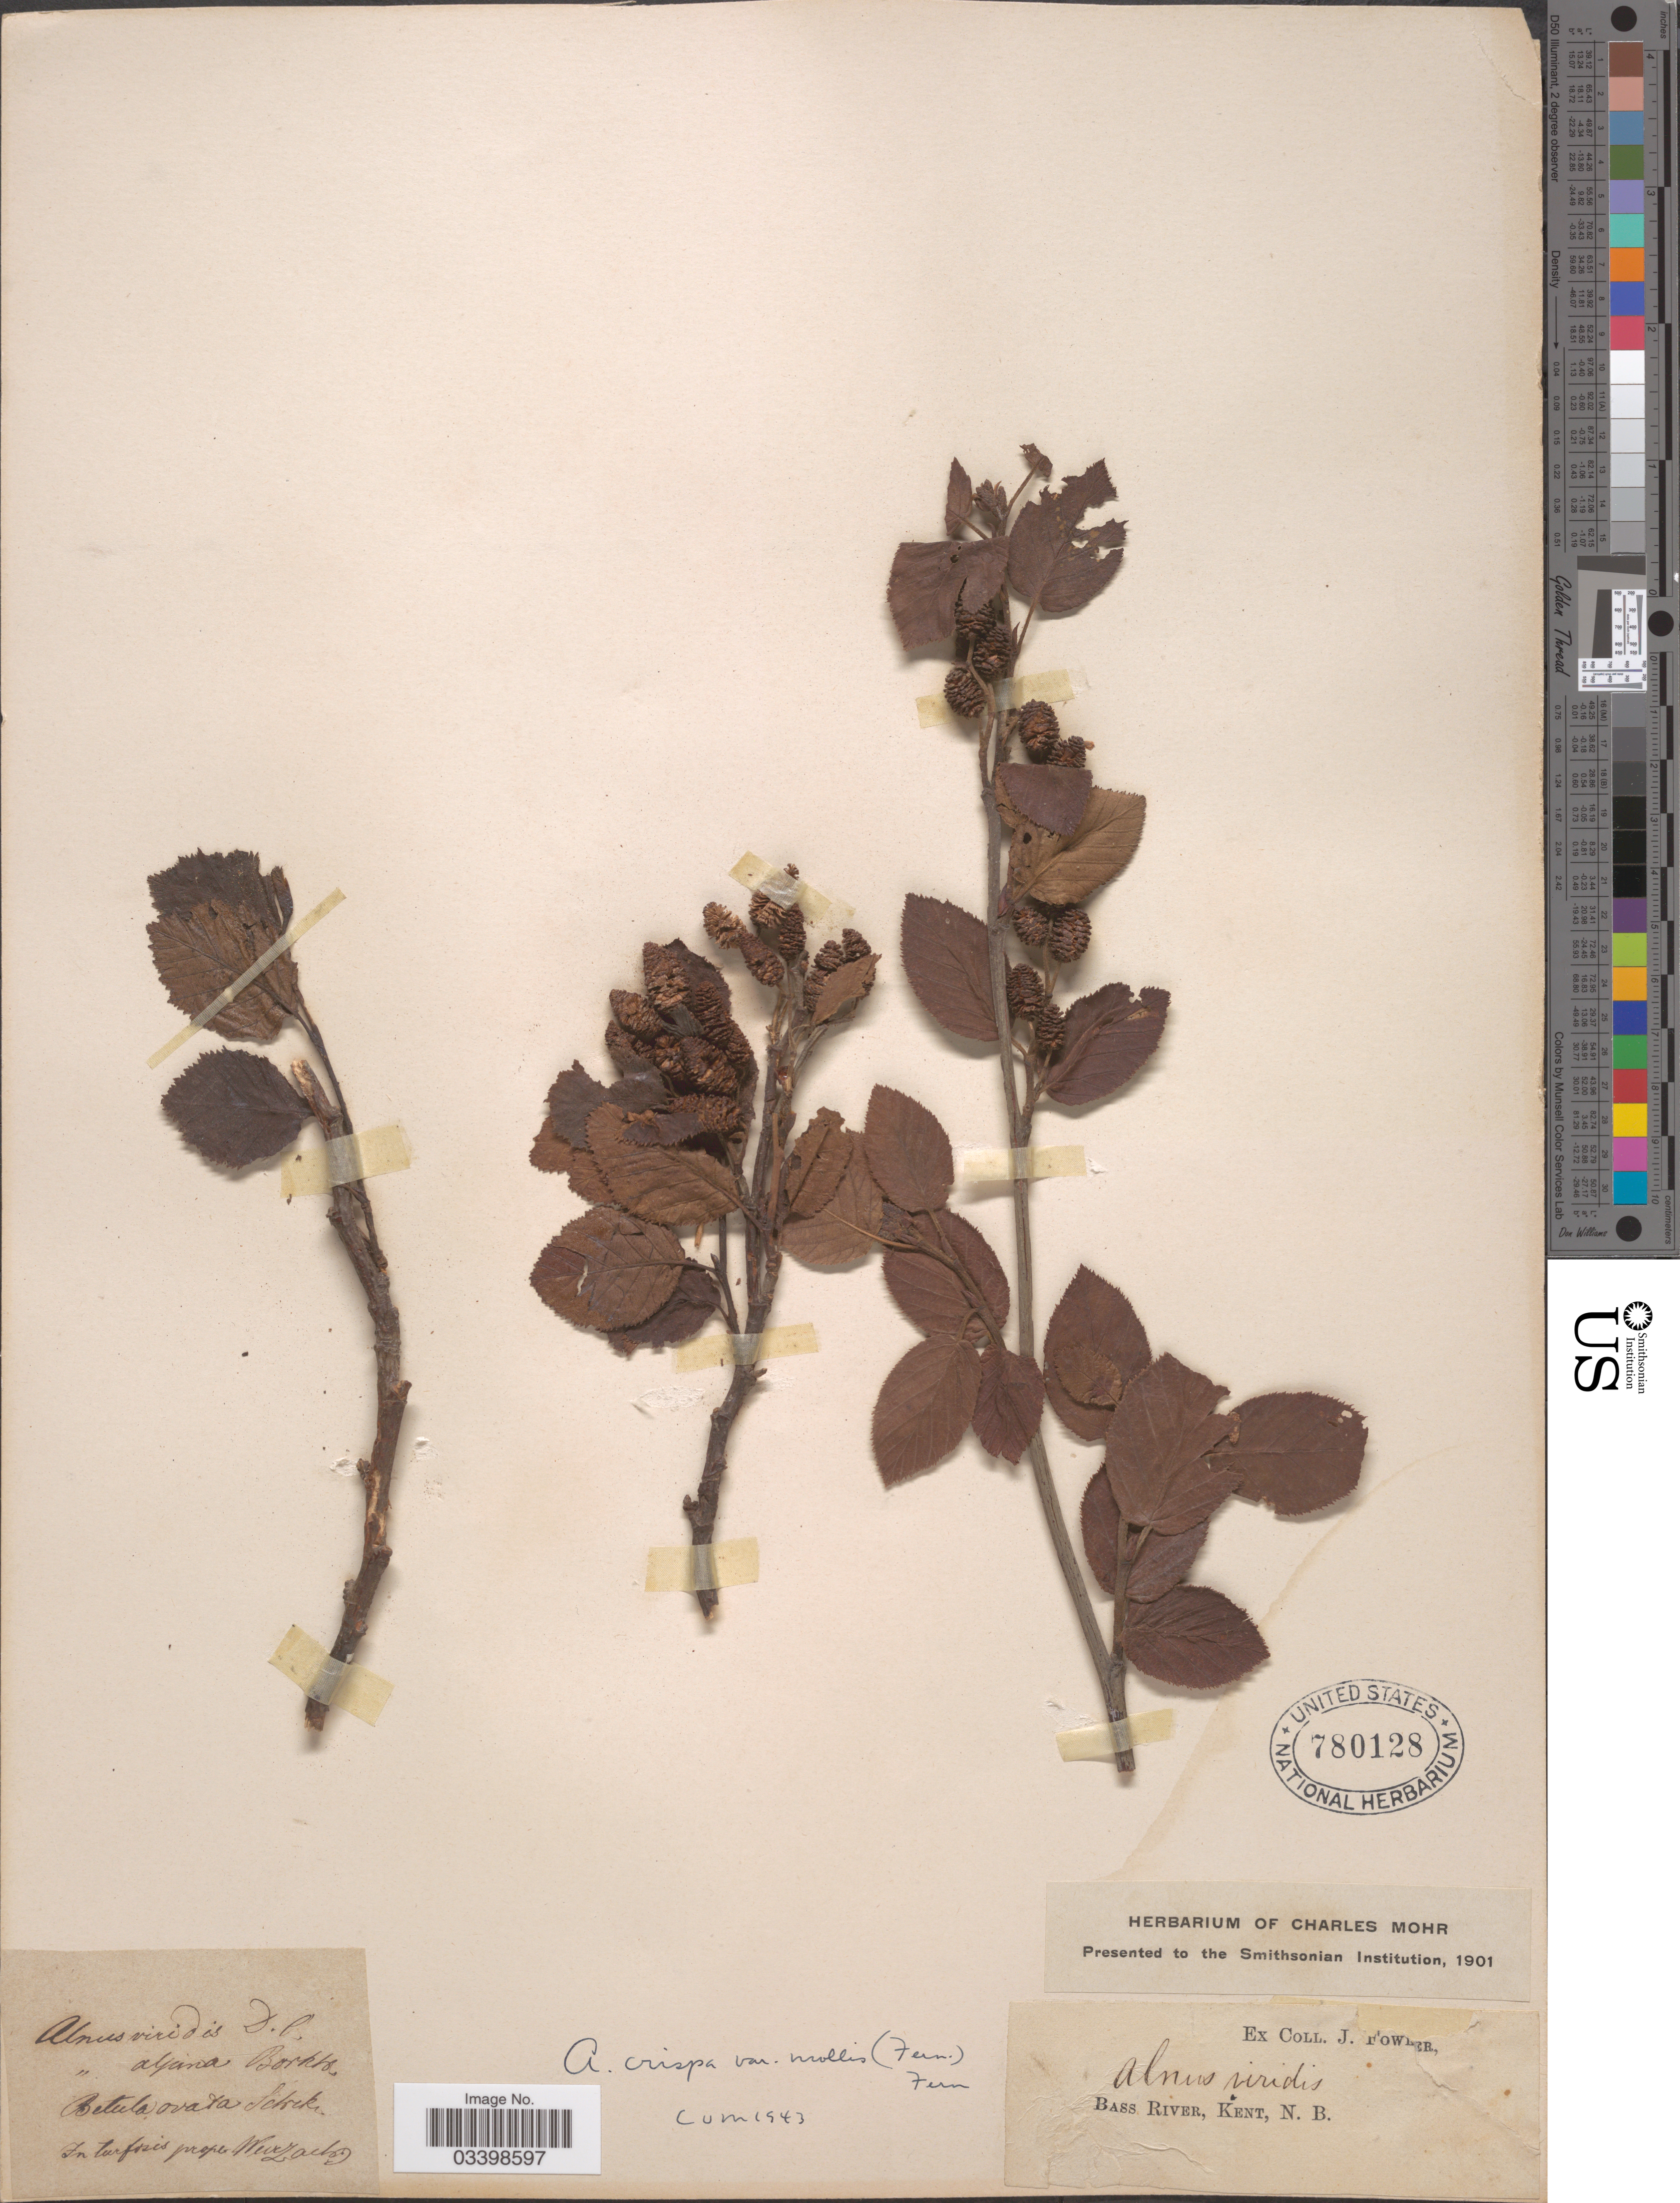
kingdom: Plantae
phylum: Tracheophyta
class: Magnoliopsida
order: Fagales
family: Betulaceae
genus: Alnus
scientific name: Alnus viridis subsp. crispa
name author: (Aiton) Turrill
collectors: J. Fowler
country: Canada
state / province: New Brunswick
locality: In turfosis prope Wevrzack [interpreted]. Bass River, Kent.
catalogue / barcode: US 780128